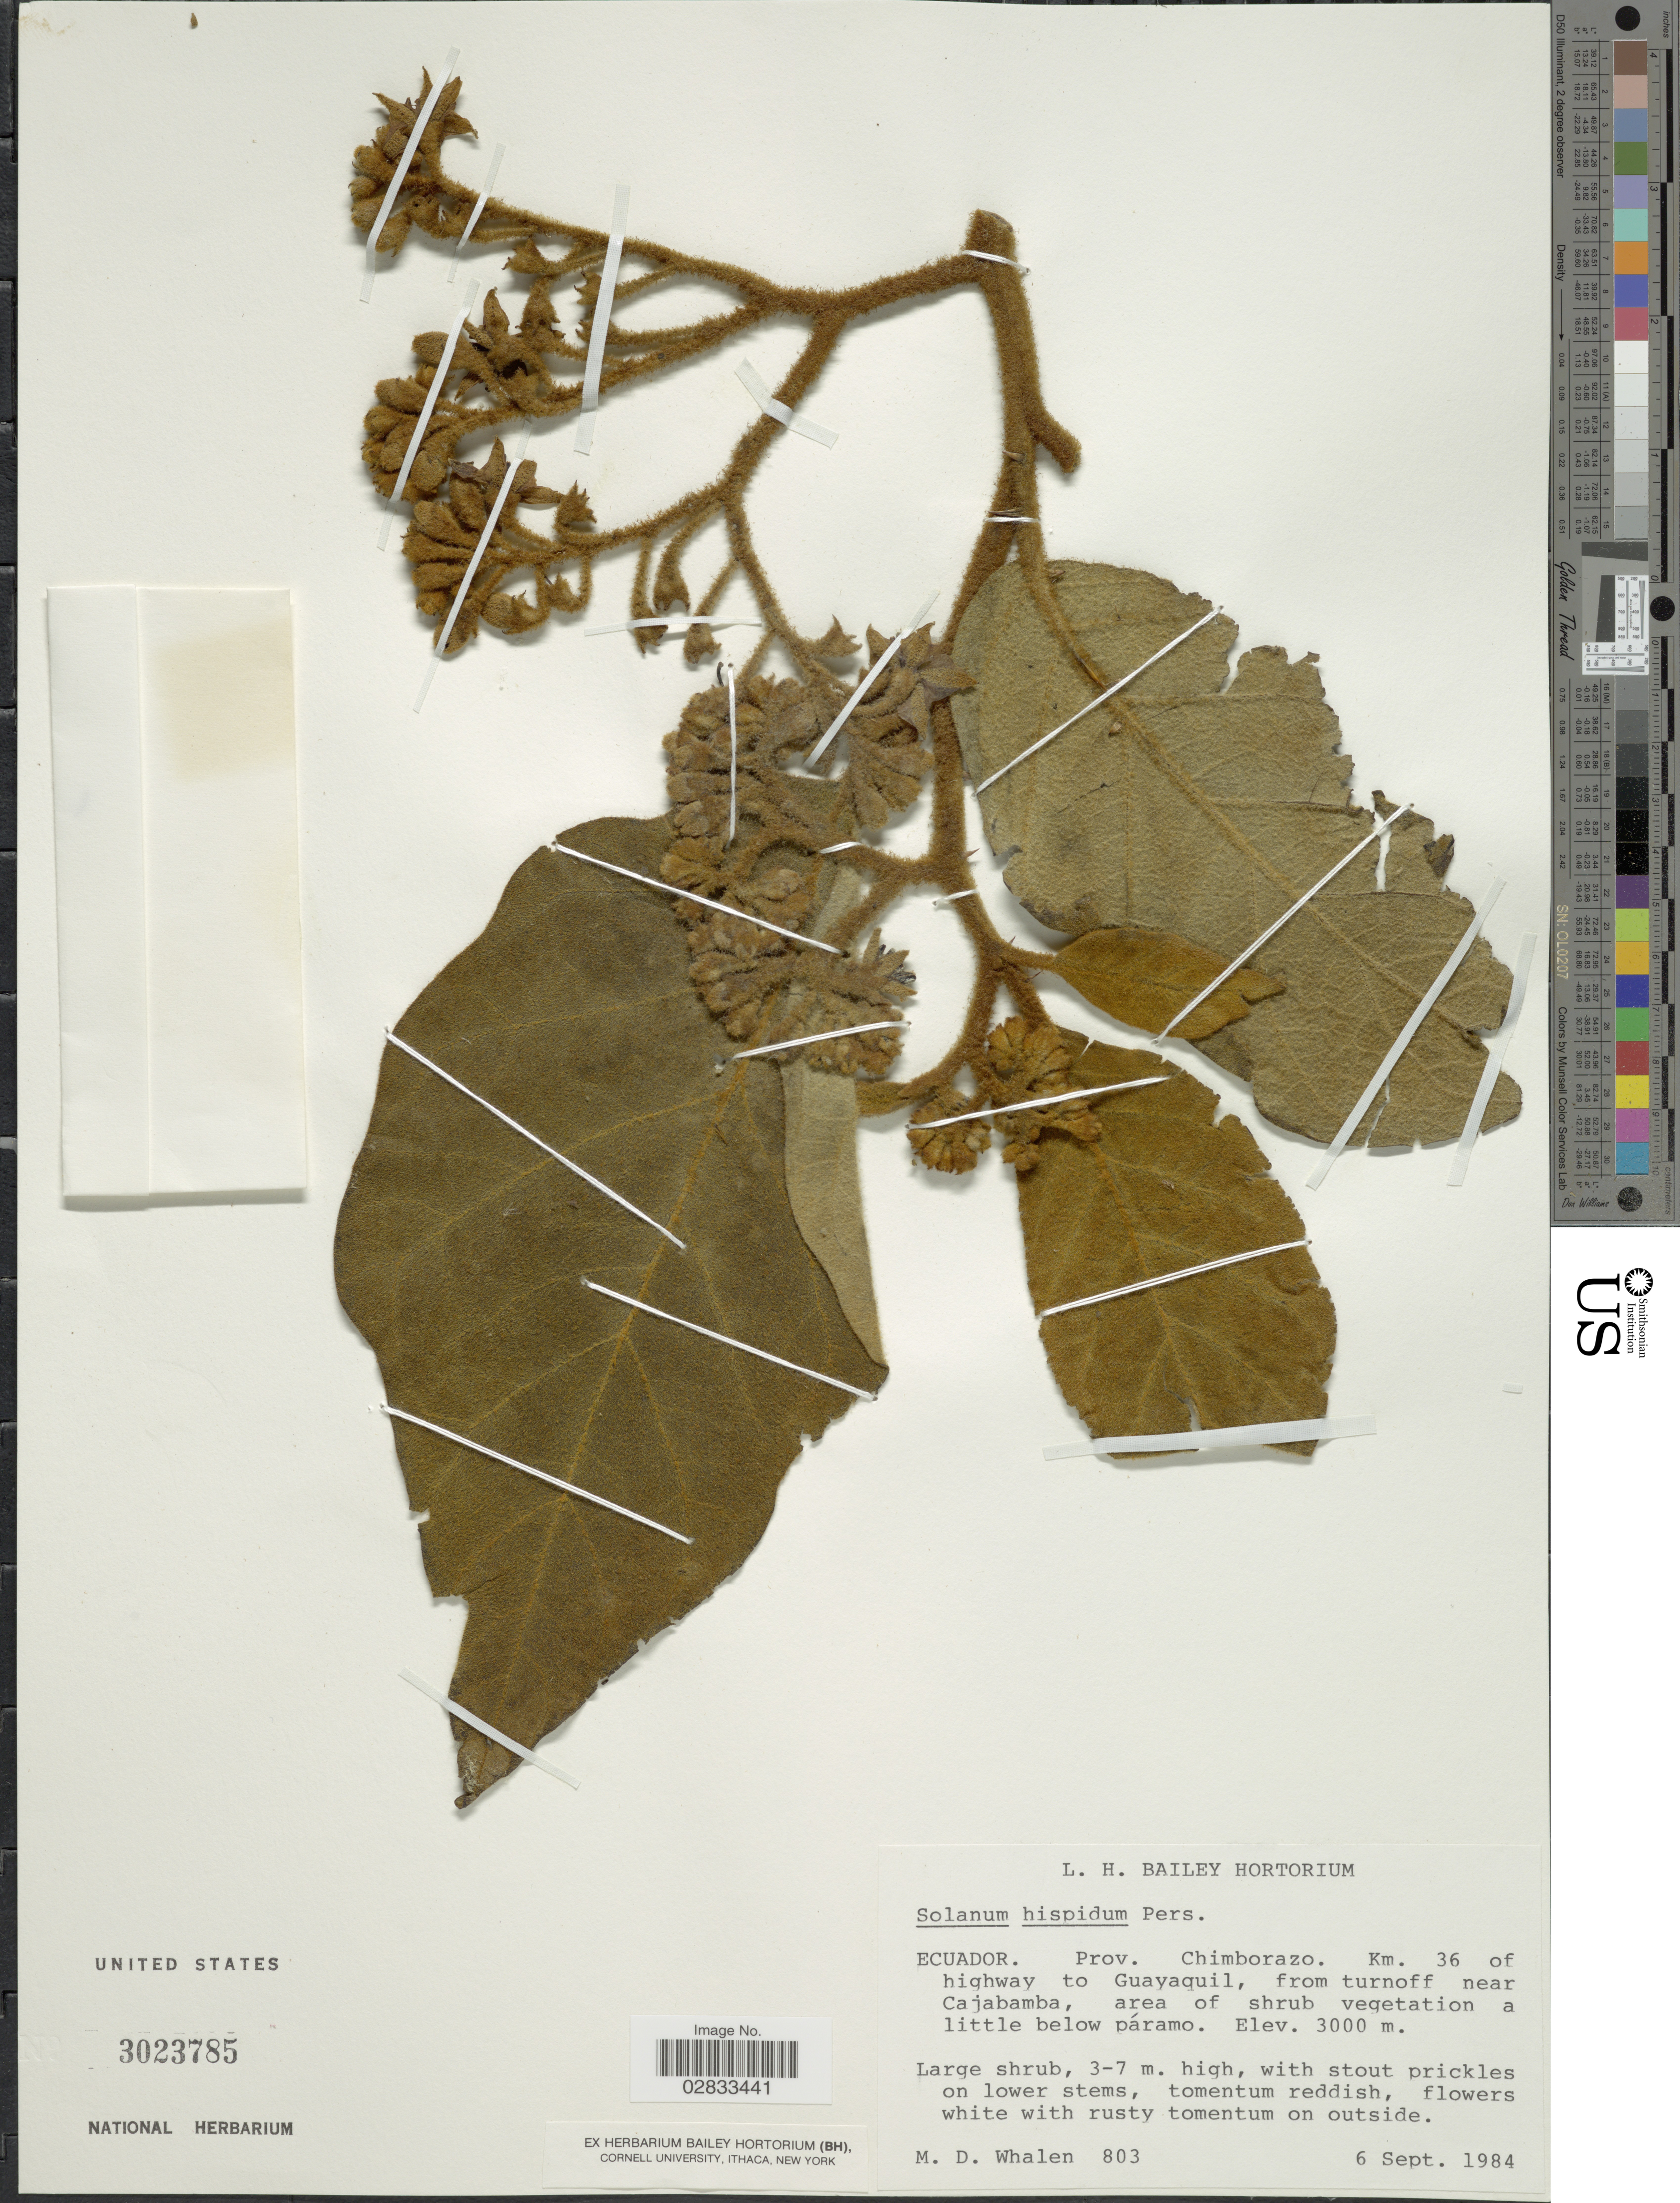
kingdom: Plantae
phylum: Tracheophyta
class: Magnoliopsida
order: Solanales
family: Solanaceae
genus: Solanum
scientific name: Solanum hispidum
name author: Pers.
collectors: M. Whalen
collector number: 803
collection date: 1984-09-06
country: Ecuador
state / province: Chimborazo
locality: Prov. Chimborazo. Km. 36 of highway to Guayaquil, from turnoff near Cajamaba.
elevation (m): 300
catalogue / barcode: US 3023785